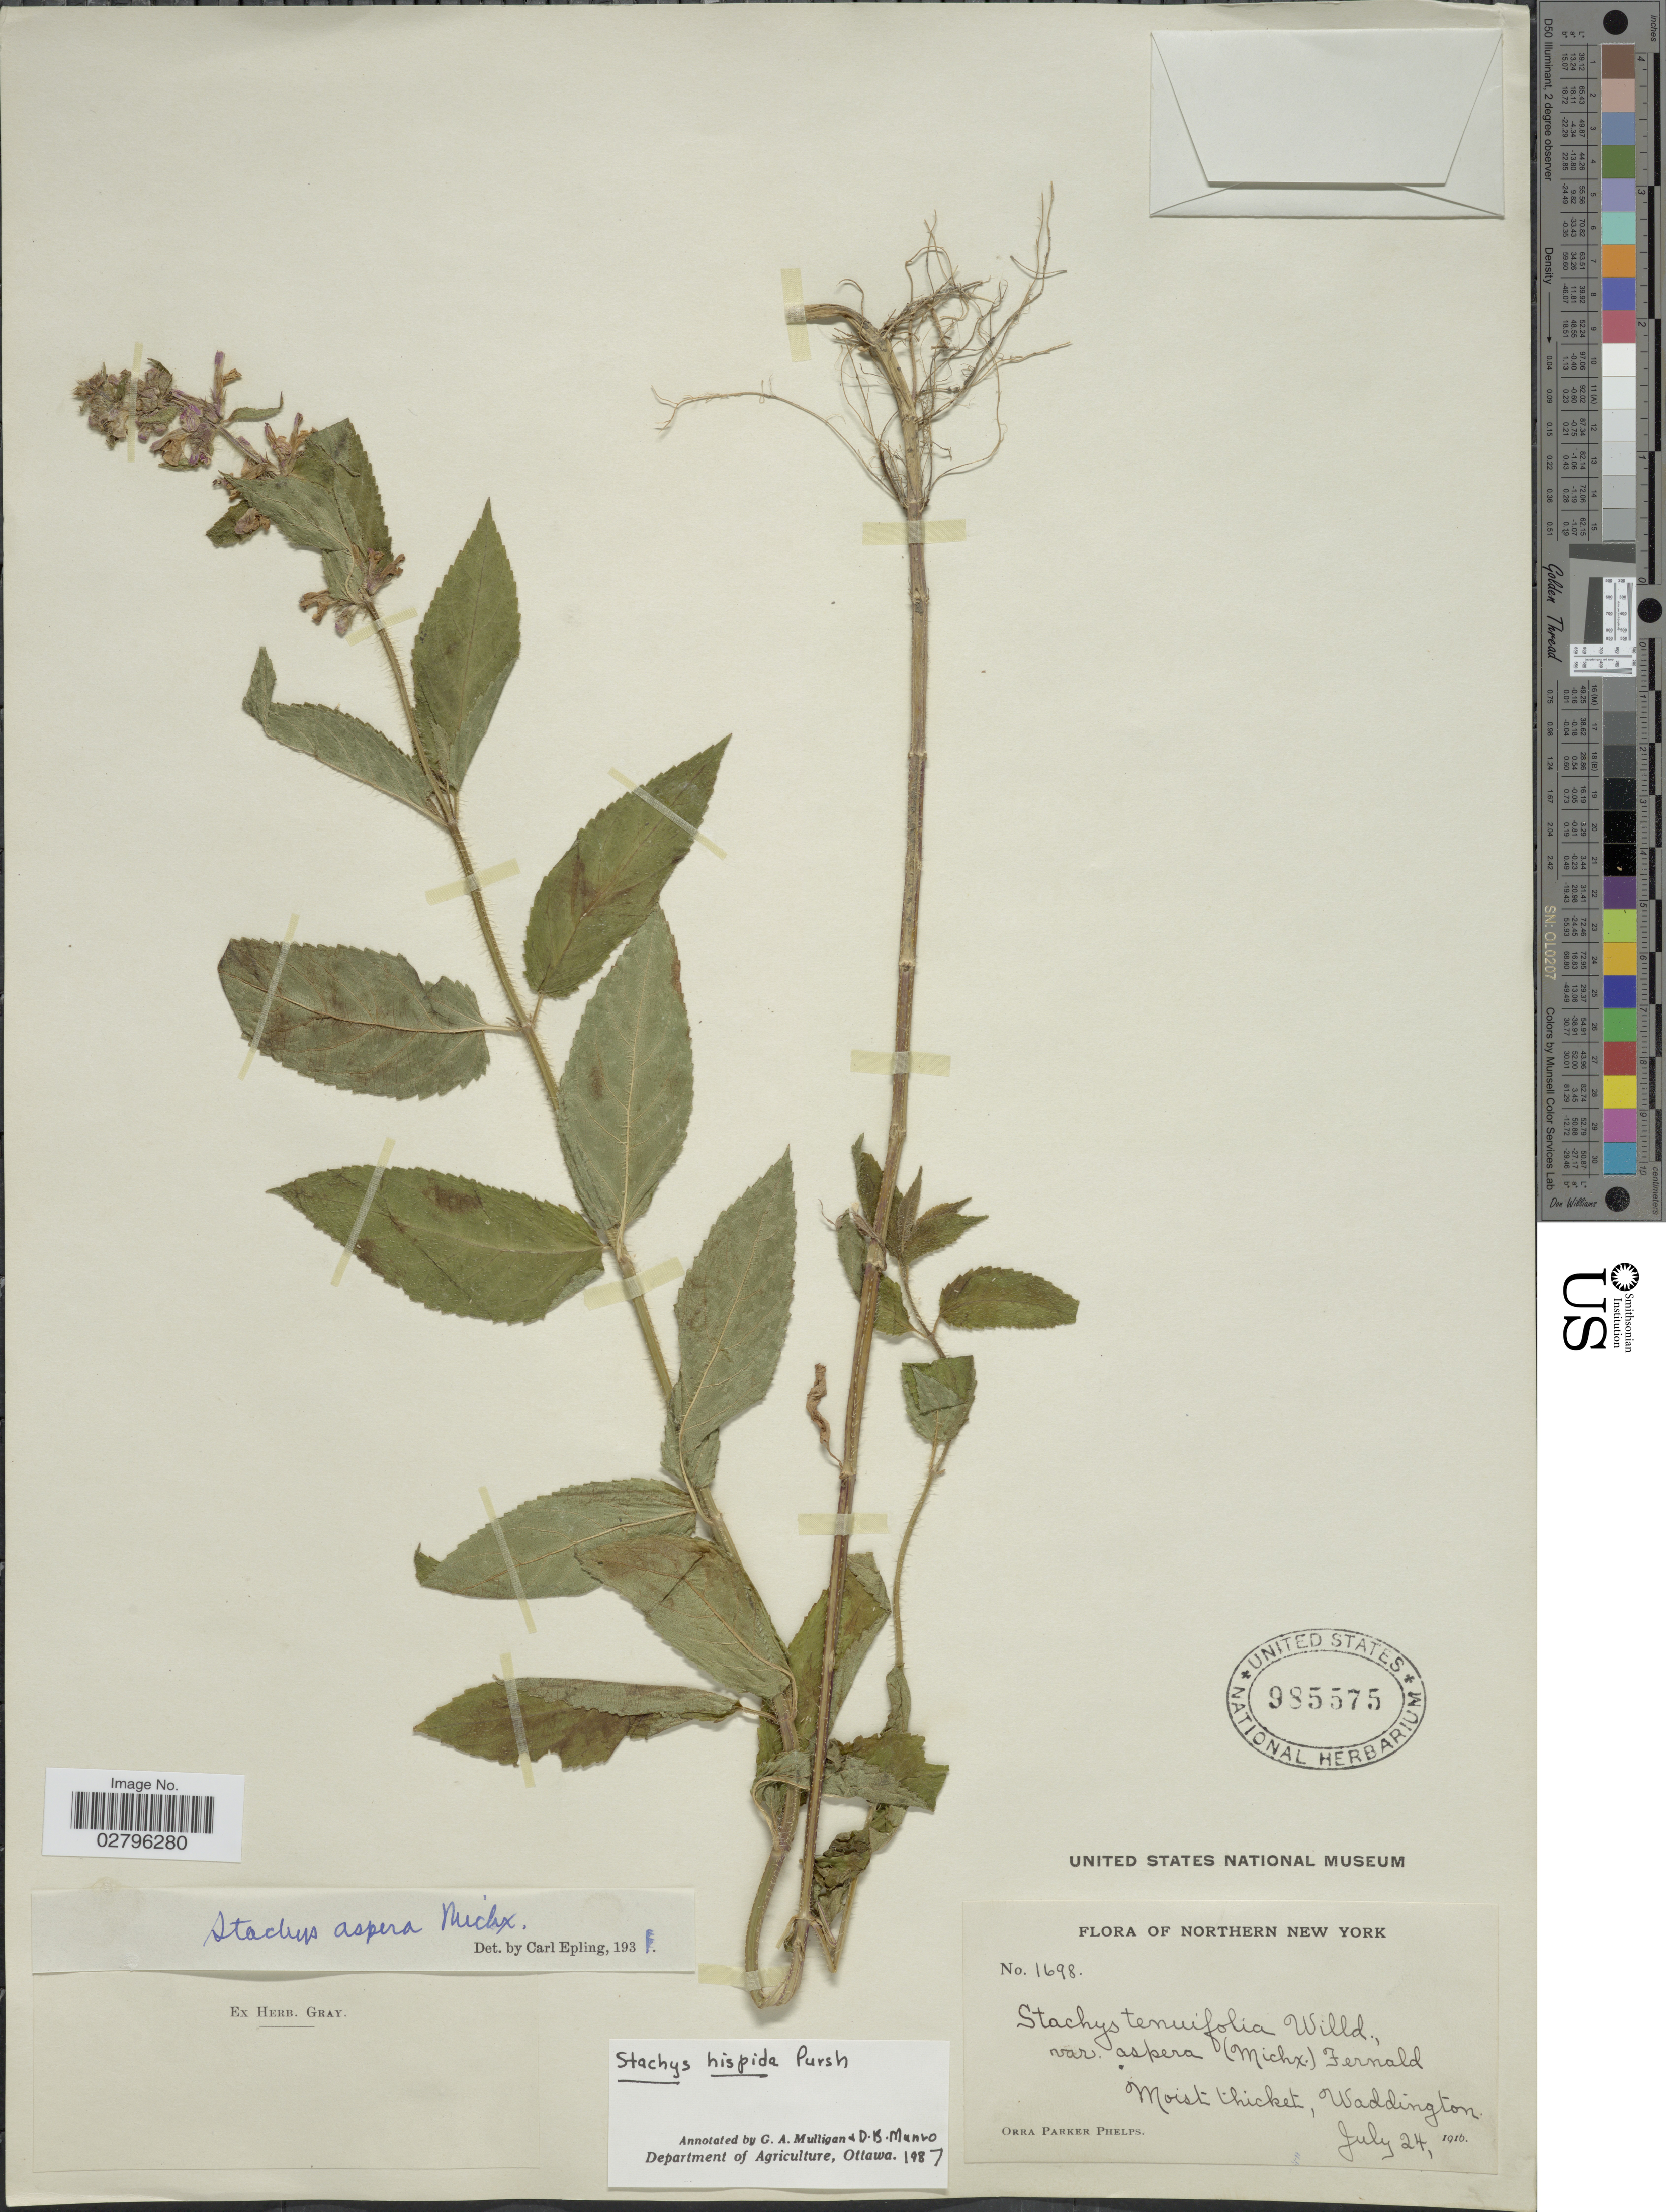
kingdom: Plantae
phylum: Tracheophyta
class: Magnoliopsida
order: Lamiales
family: Lamiaceae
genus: Stachys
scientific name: Stachys hispida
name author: Pursh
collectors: O. P. Phelps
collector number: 1698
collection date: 1916-07-24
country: United States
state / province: New York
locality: Northern New York. Moist thicket, Waddington.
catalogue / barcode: US 985575